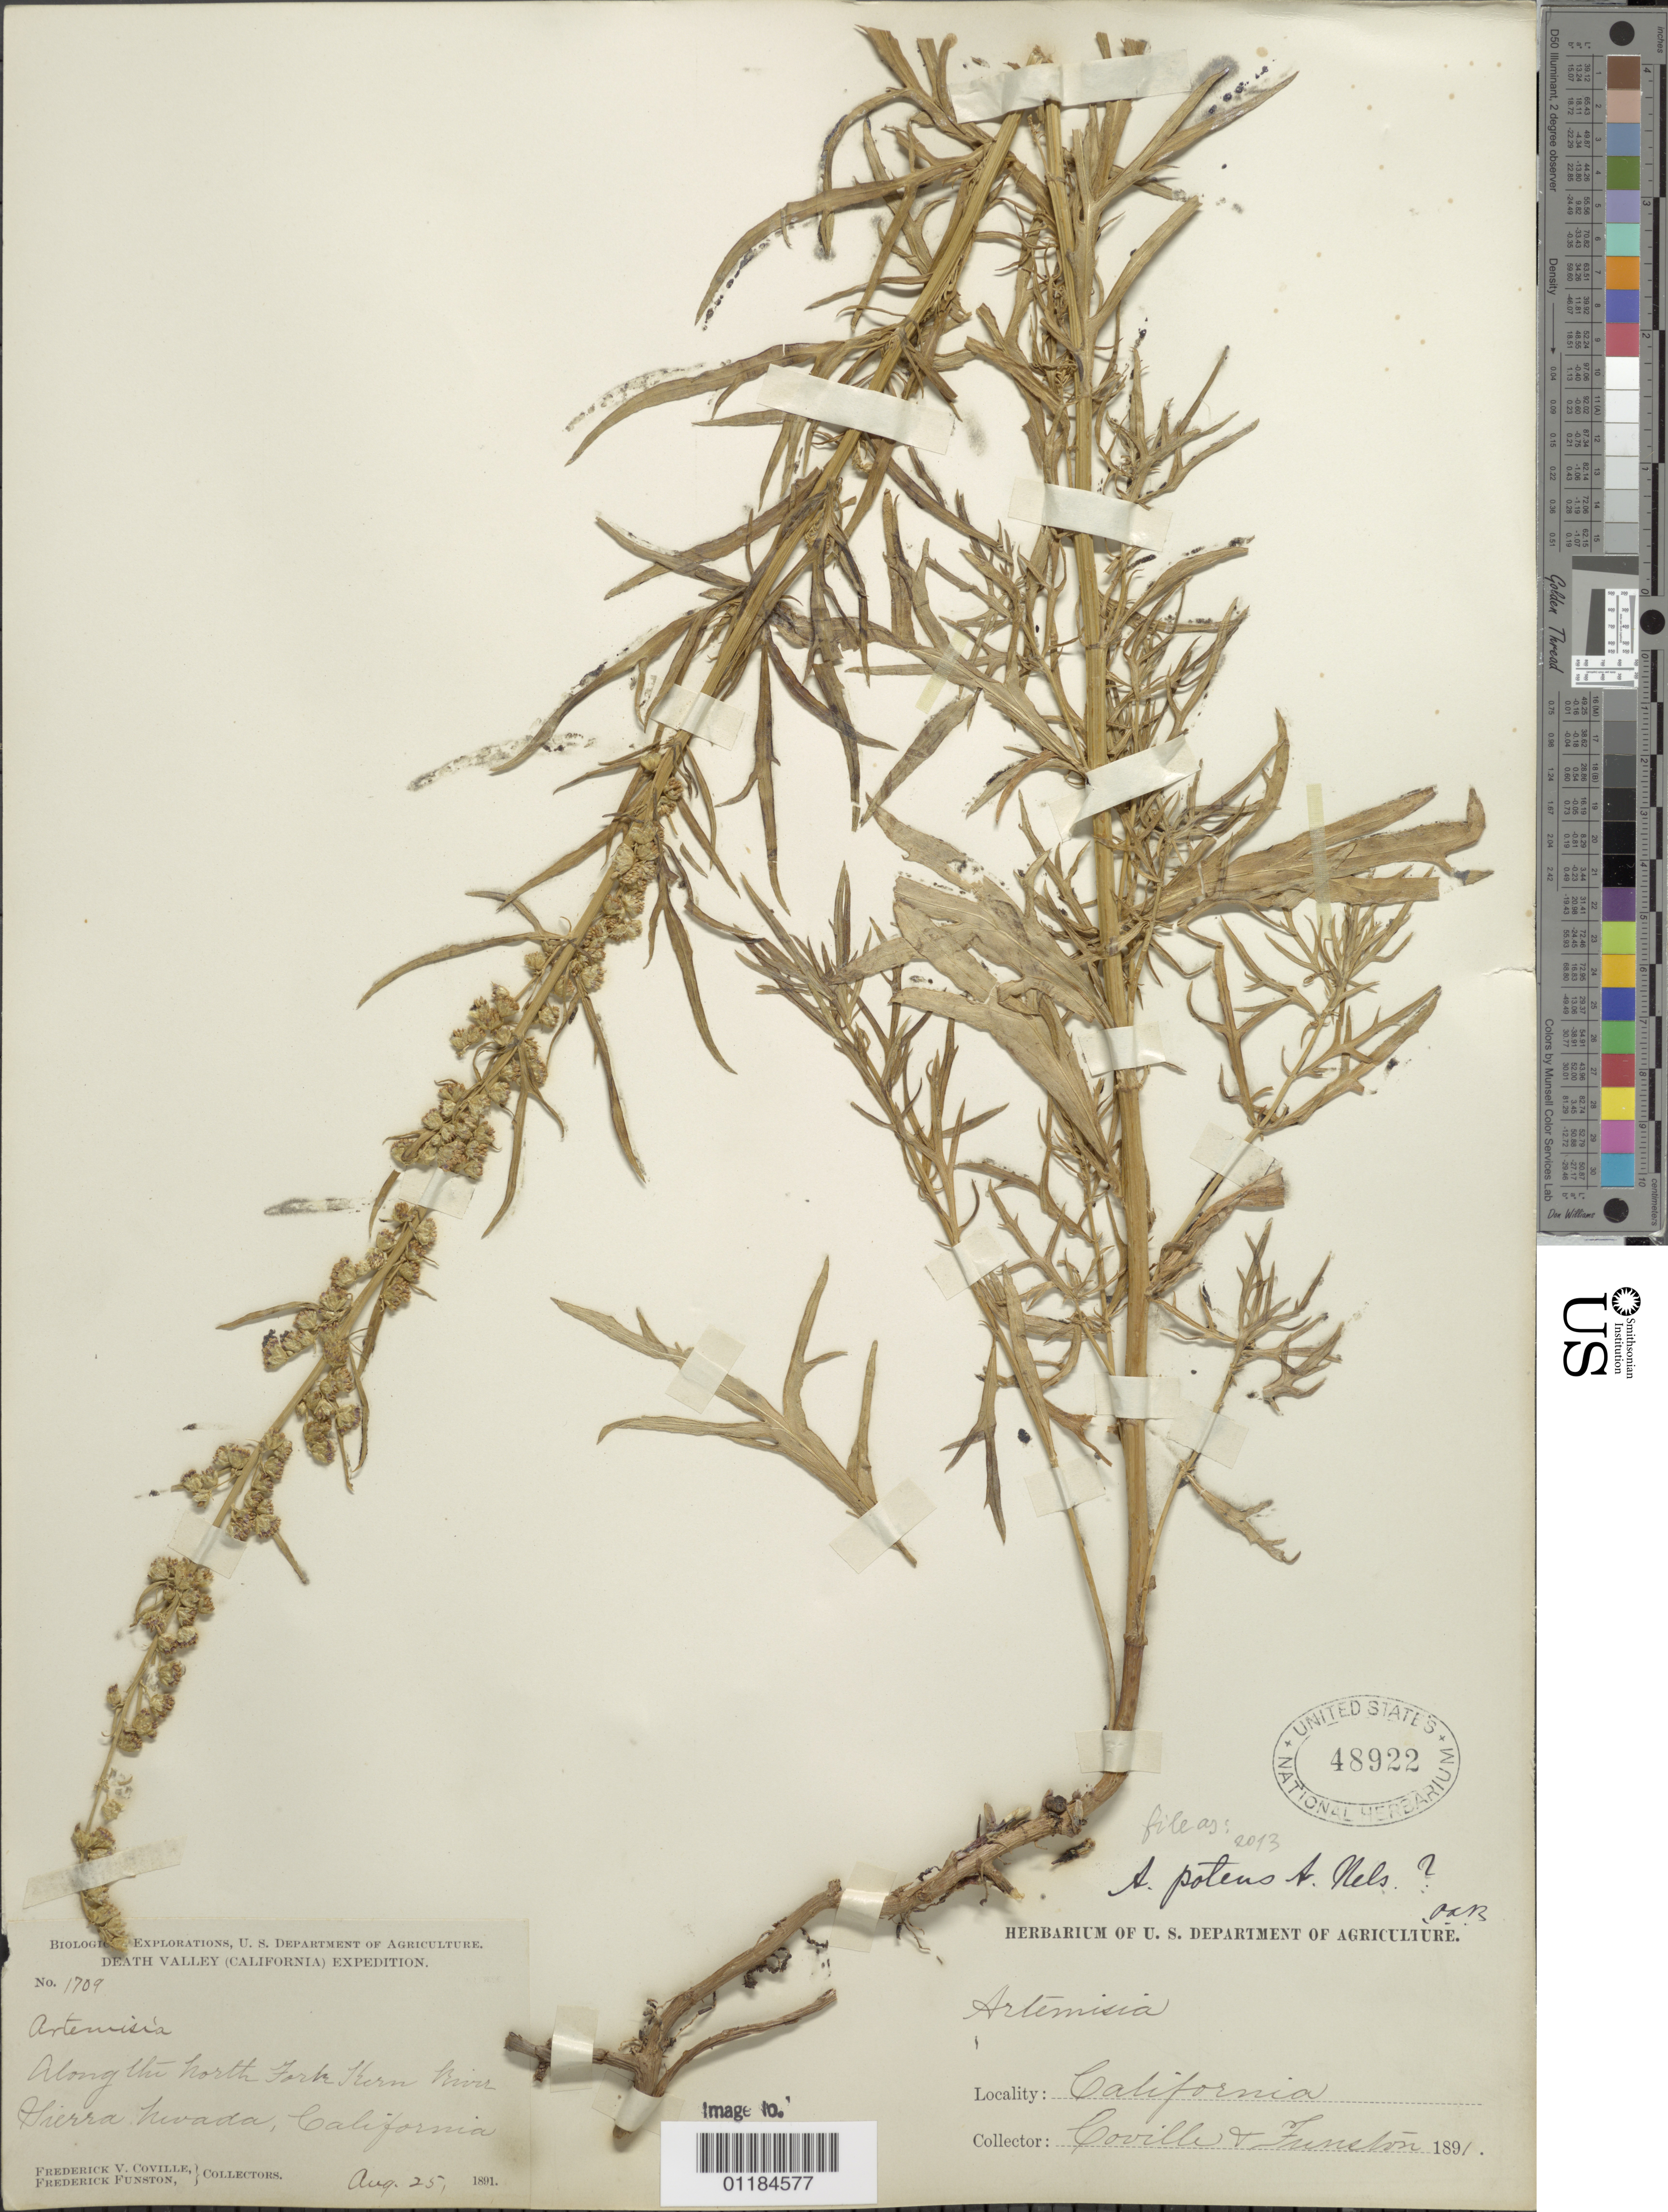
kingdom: Plantae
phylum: Tracheophyta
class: Magnoliopsida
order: Asterales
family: Asteraceae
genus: Artemisia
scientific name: Artemisia potens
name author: A. Nelson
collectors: F. V. Coville & F. Funston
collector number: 1709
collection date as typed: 25 Aug 1891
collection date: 1891-08-25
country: United States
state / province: California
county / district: Kern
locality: Along the north Fork of Kern River, Sierra Nevada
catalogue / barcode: US 48922